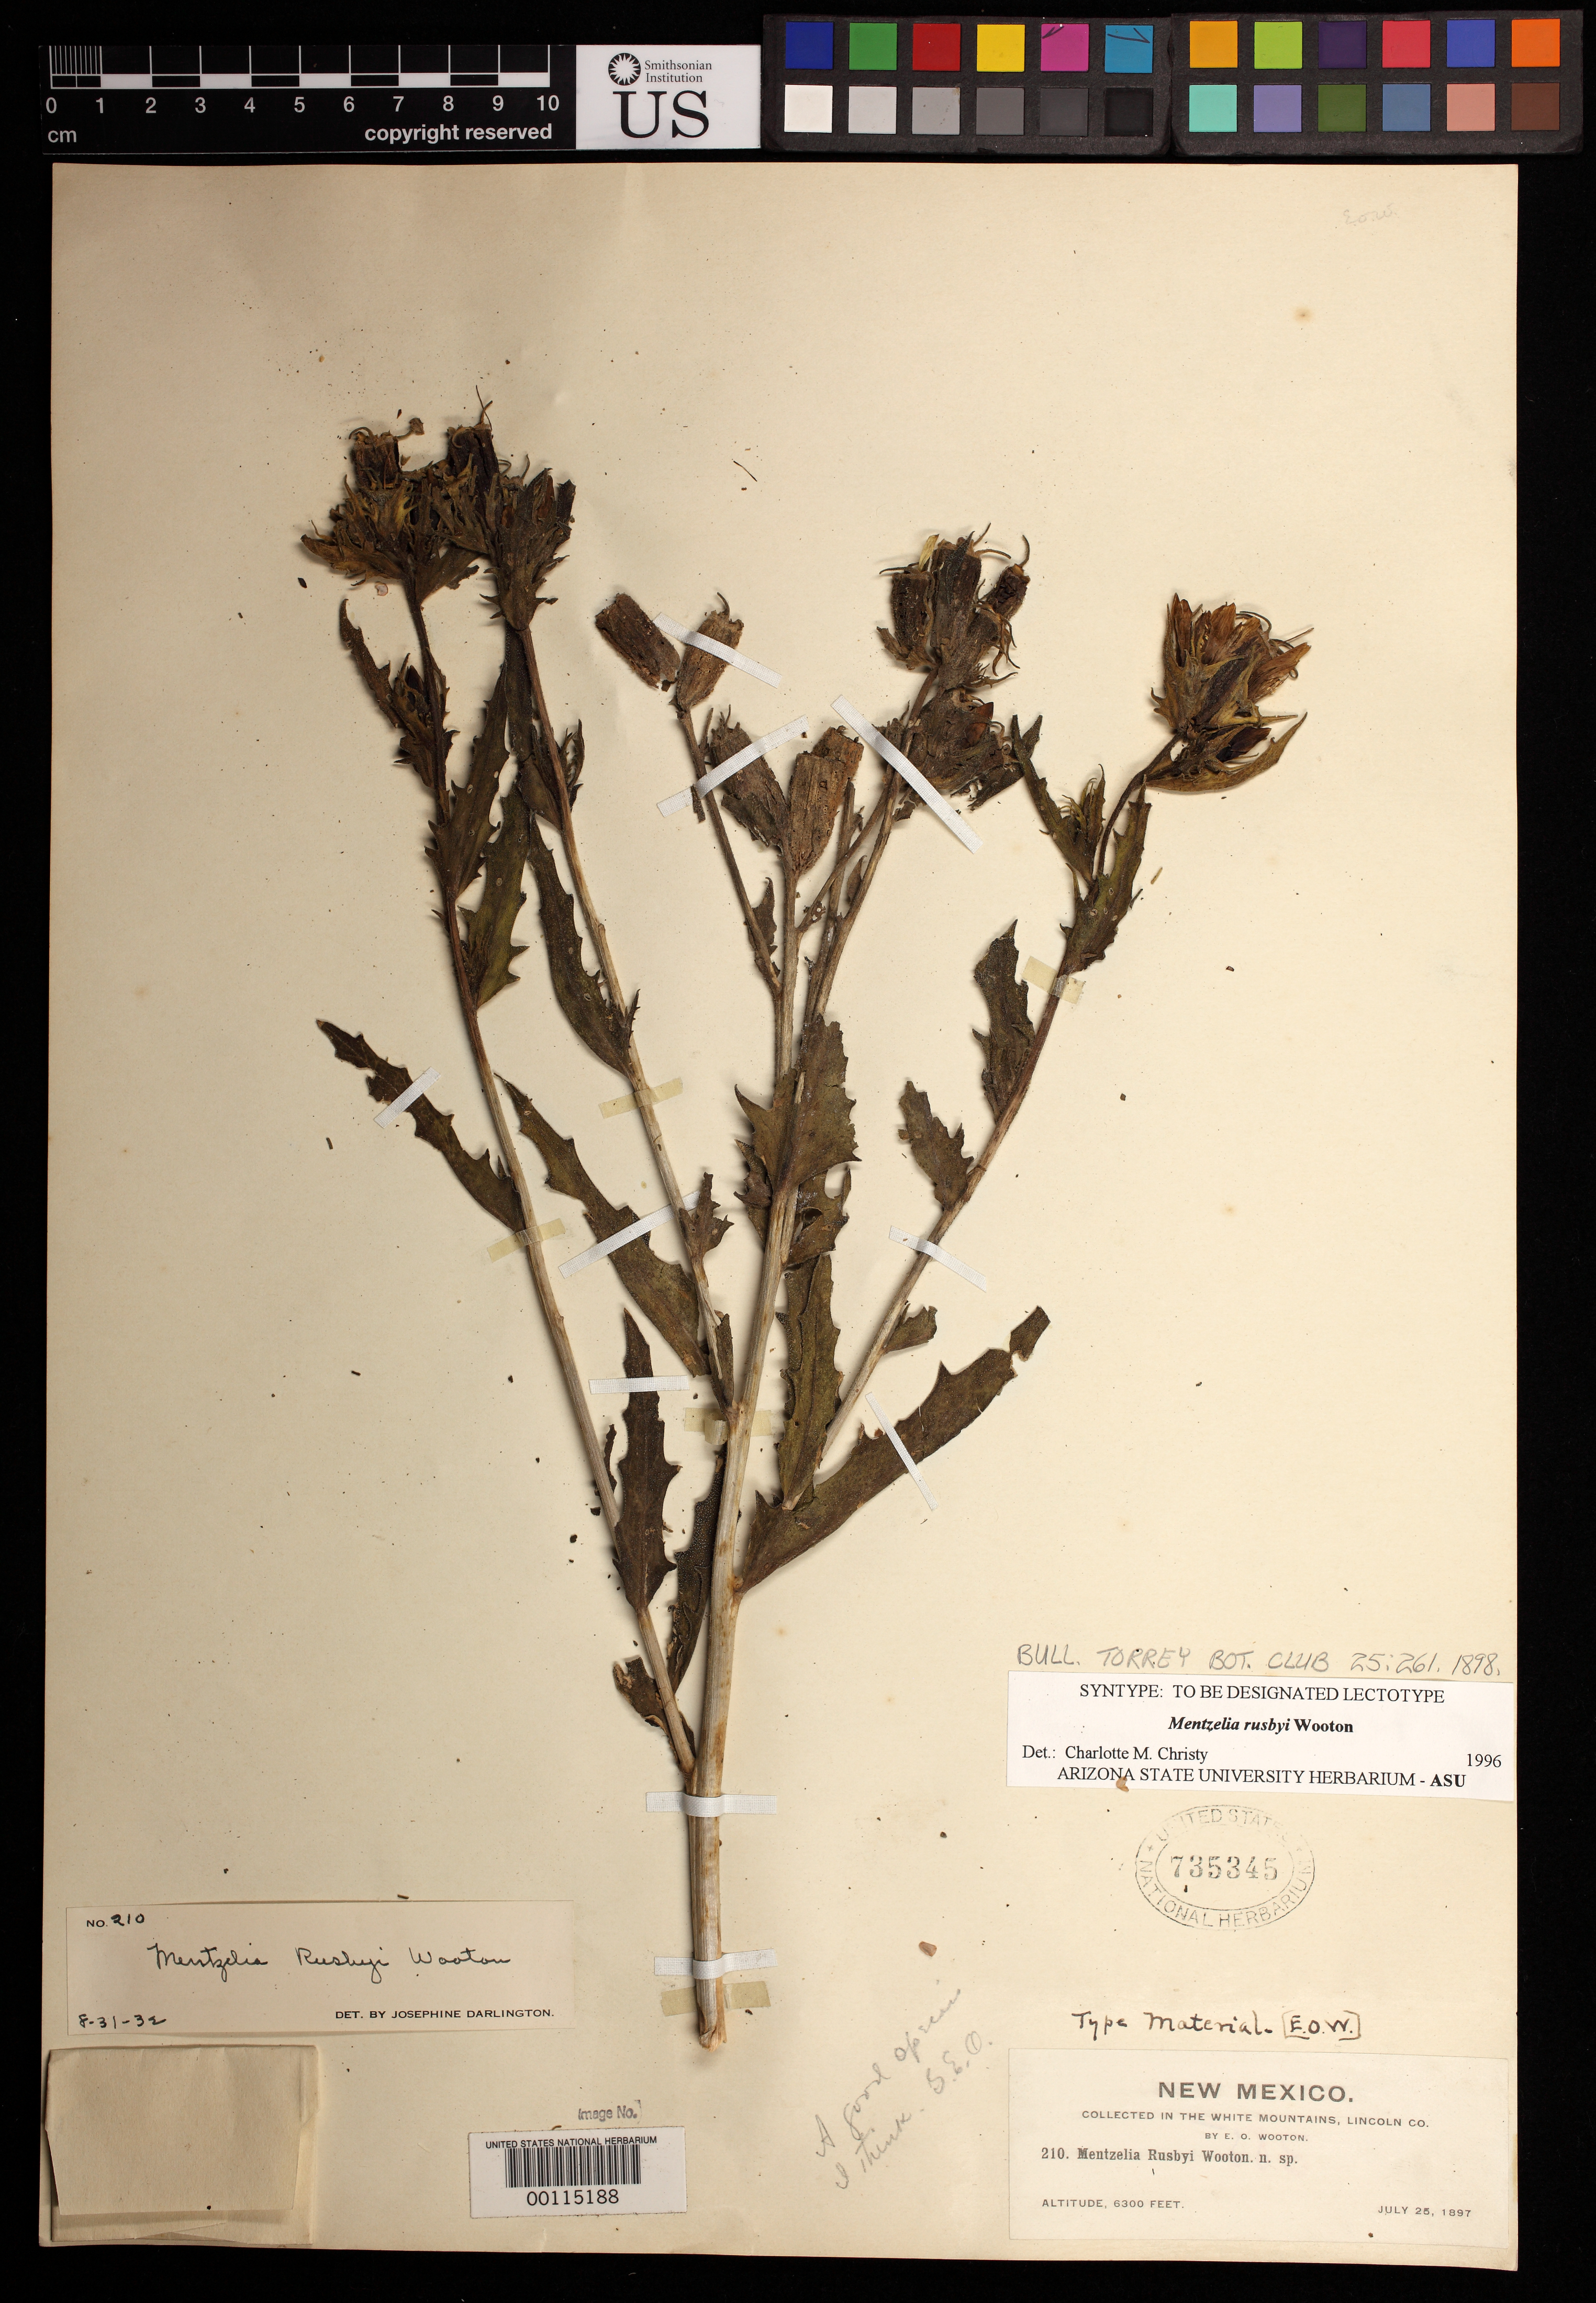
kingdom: Plantae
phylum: Tracheophyta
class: Magnoliopsida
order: Cornales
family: Loasaceae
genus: Mentzelia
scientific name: Mentzelia rusbyi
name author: Wooton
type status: Lectotype; Syntype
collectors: E. O. Wooton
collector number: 210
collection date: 1897-07-25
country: United States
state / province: New Mexico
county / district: Lincoln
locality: White Mountains.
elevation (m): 1920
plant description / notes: Specimen annotated by C.M. Christy in 1996 as a lectotype to be designated, but previously (effectively) lectotypified by Darlington (1934).; Collection date previously recorded (incorrectly) as 21 Jul 1897; date is 25 or 26 Jul 1897 (numbers appear to be overtyped, unclear which is correct)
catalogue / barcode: US 735345